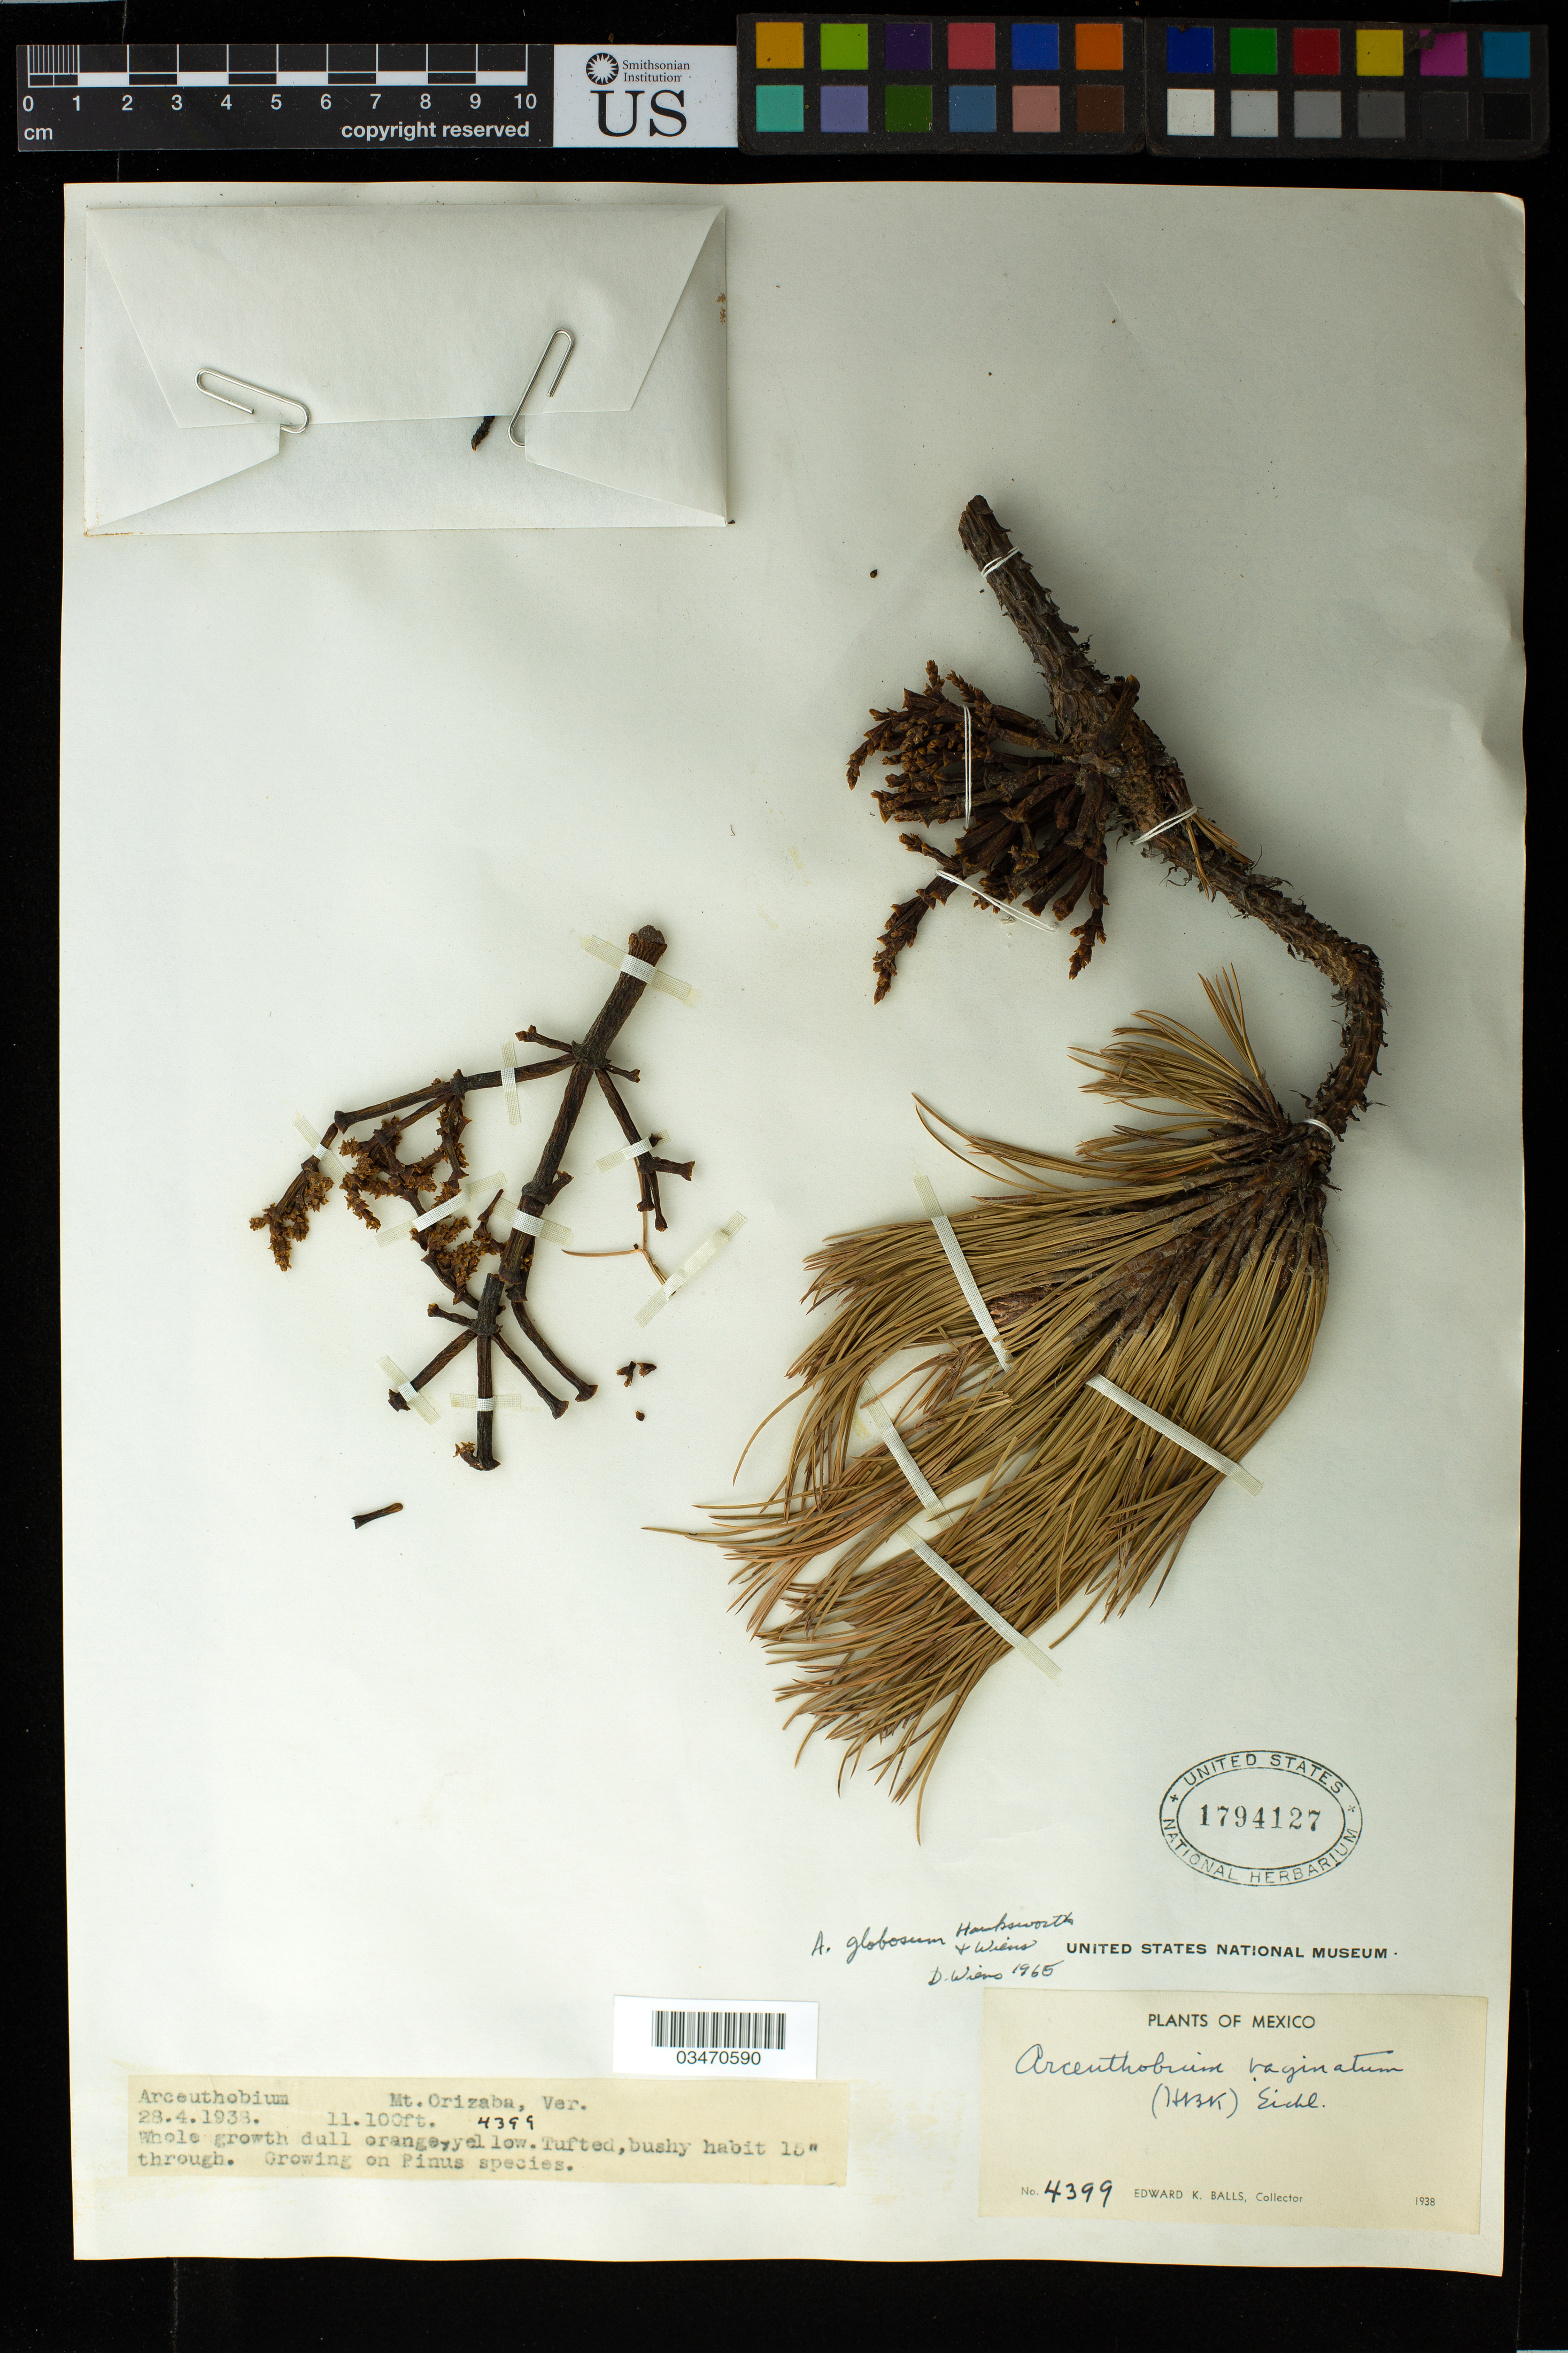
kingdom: Plantae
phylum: Tracheophyta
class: Magnoliopsida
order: Santalales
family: Viscaceae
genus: Arceuthobium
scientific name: Arceuthobium globosum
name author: Hawksw. & Wiens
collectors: E. K. Balls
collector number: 4399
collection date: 1938-04-28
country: Mexico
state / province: Veracruz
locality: Mt. Orizaba, Ver.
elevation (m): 3383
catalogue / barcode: US 1794127